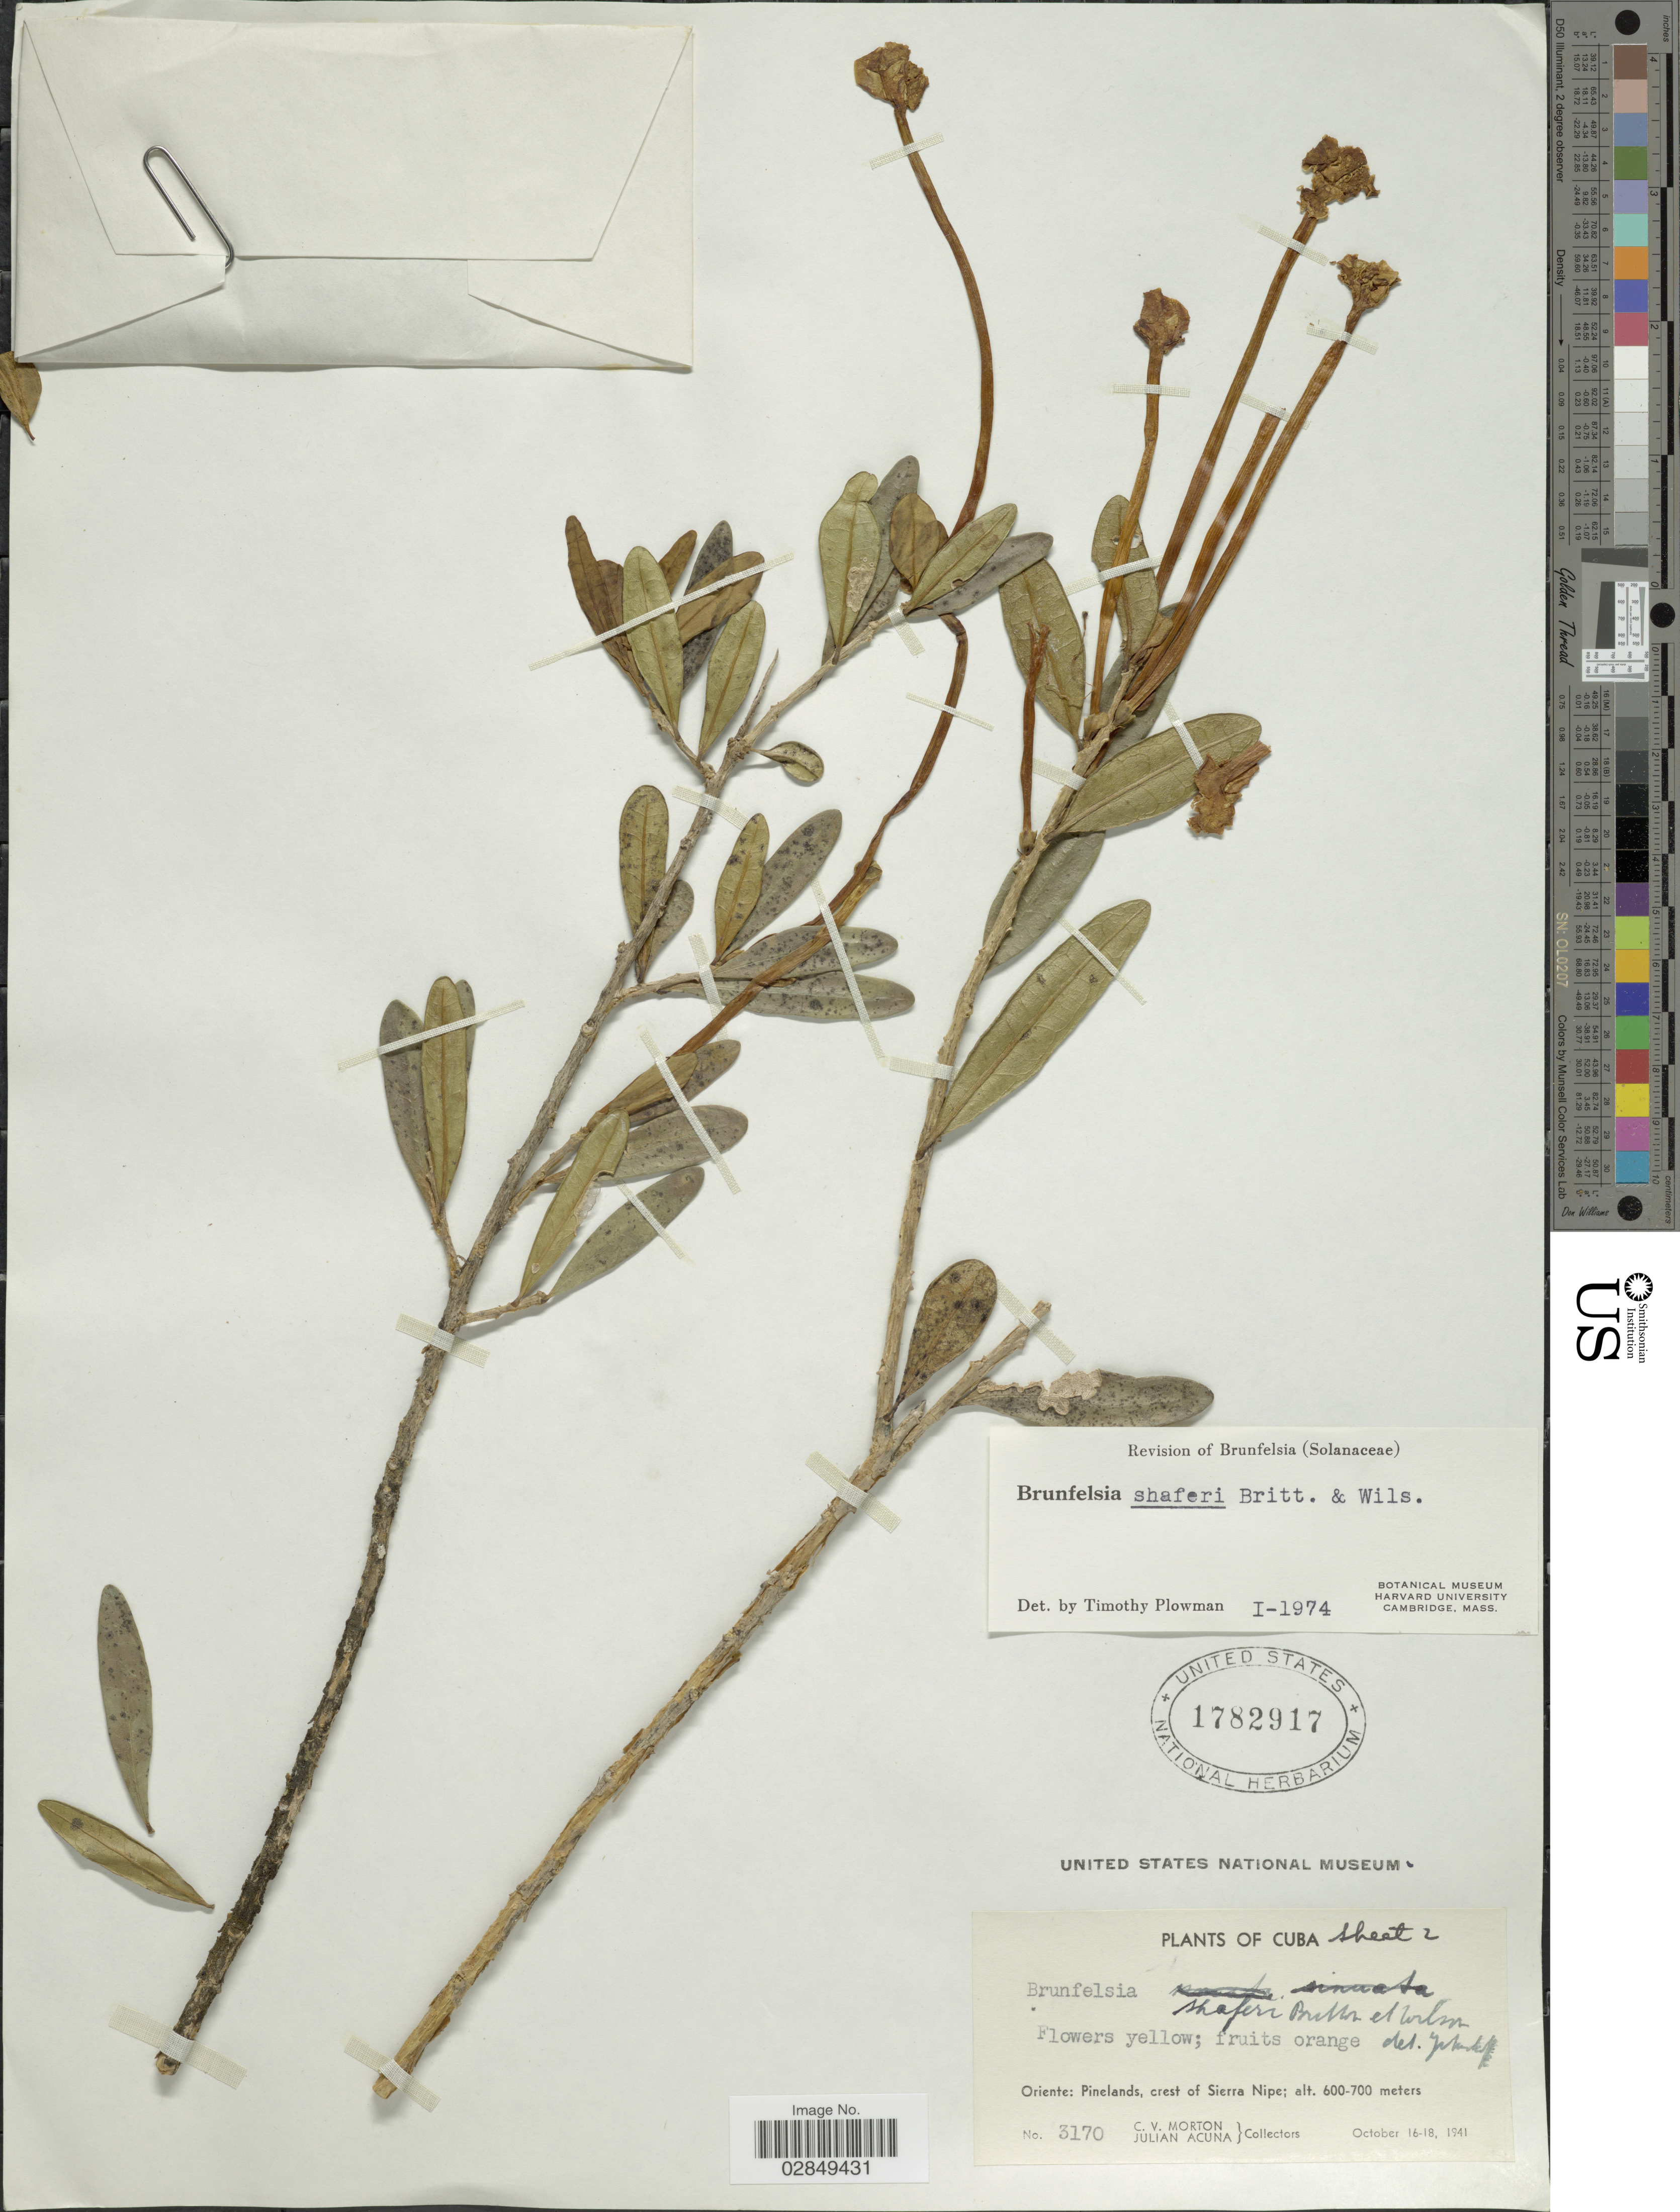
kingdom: Plantae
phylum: Tracheophyta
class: Magnoliopsida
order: Solanales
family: Solanaceae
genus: Brunfelsia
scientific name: Brunfelsia shaferi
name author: Britton & P. Wilson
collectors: C. V. Morton & J. B. Acuña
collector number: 3170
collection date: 1941-10-16/1941-10-18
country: Cuba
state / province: Oriente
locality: Pinelands, crest of Sierra Nipe.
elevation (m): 600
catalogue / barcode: US 1782917